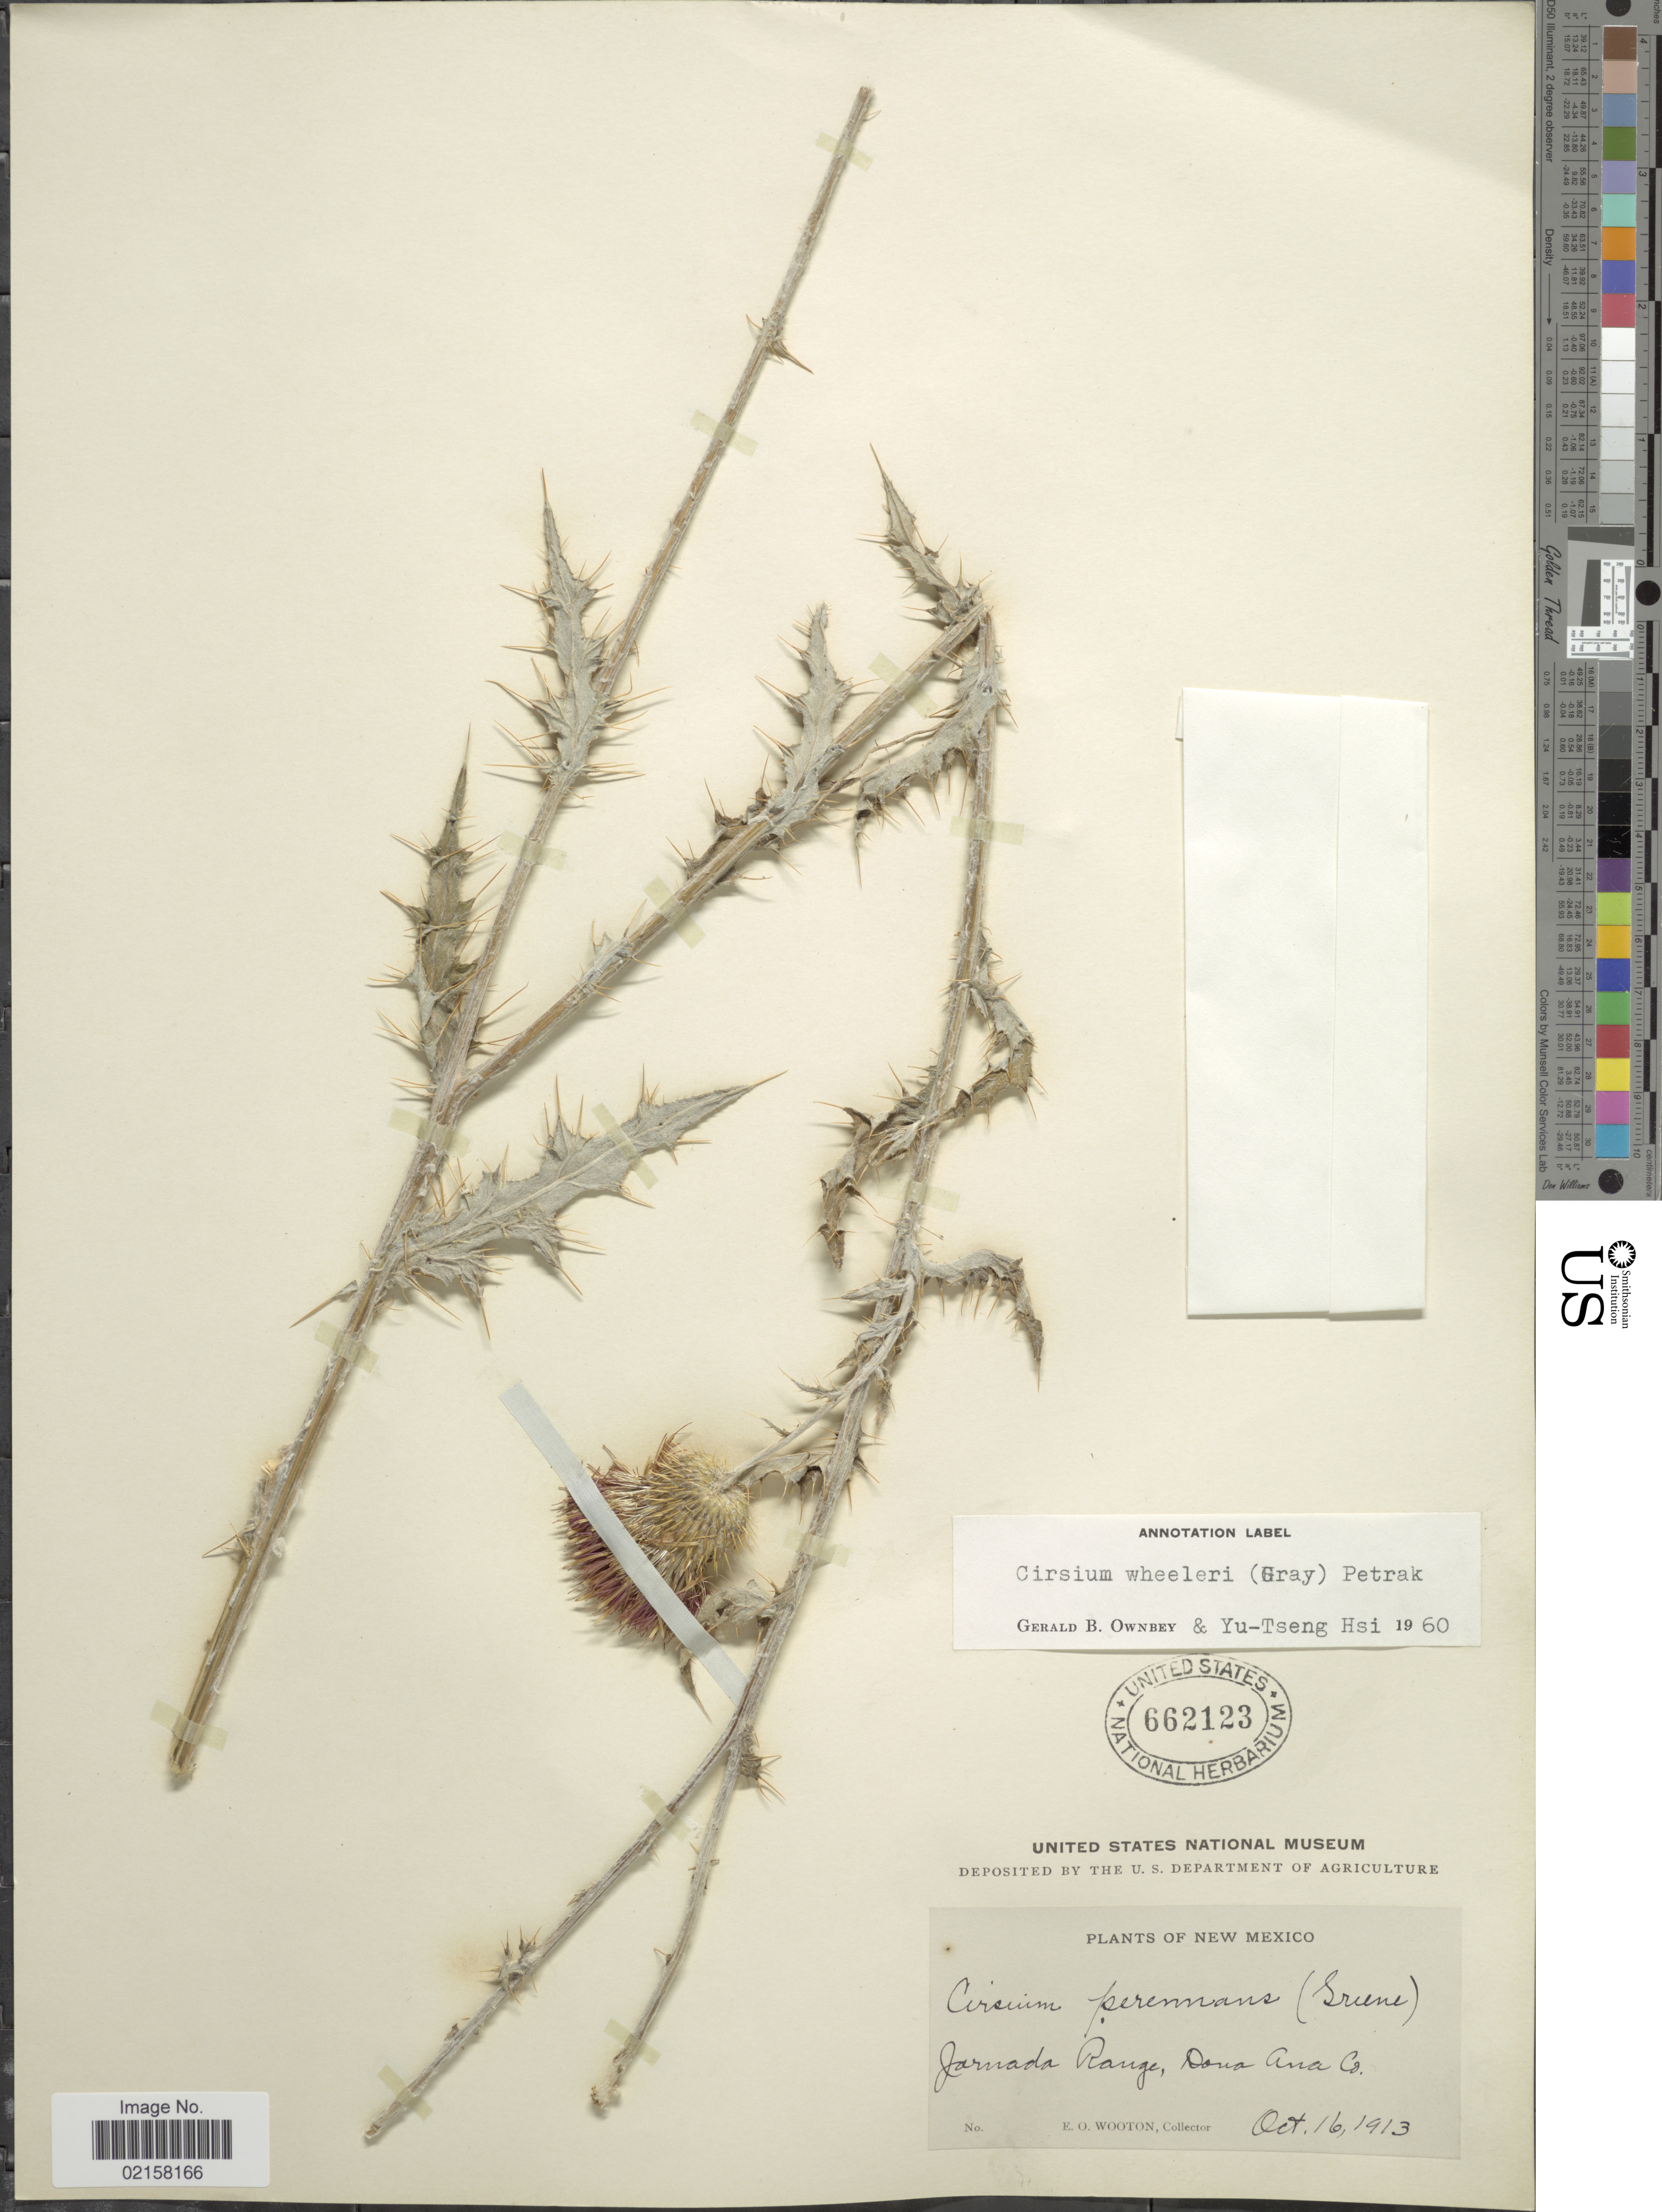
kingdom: Plantae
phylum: Tracheophyta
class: Magnoliopsida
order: Asterales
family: Asteraceae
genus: Cirsium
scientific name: Cirsium wheeleri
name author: (A. Gray) Petr.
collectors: E. O. Wooton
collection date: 1913-10-16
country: United States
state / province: New Mexico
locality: Jarnada Range, Dona Ana Co.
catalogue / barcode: US 662123